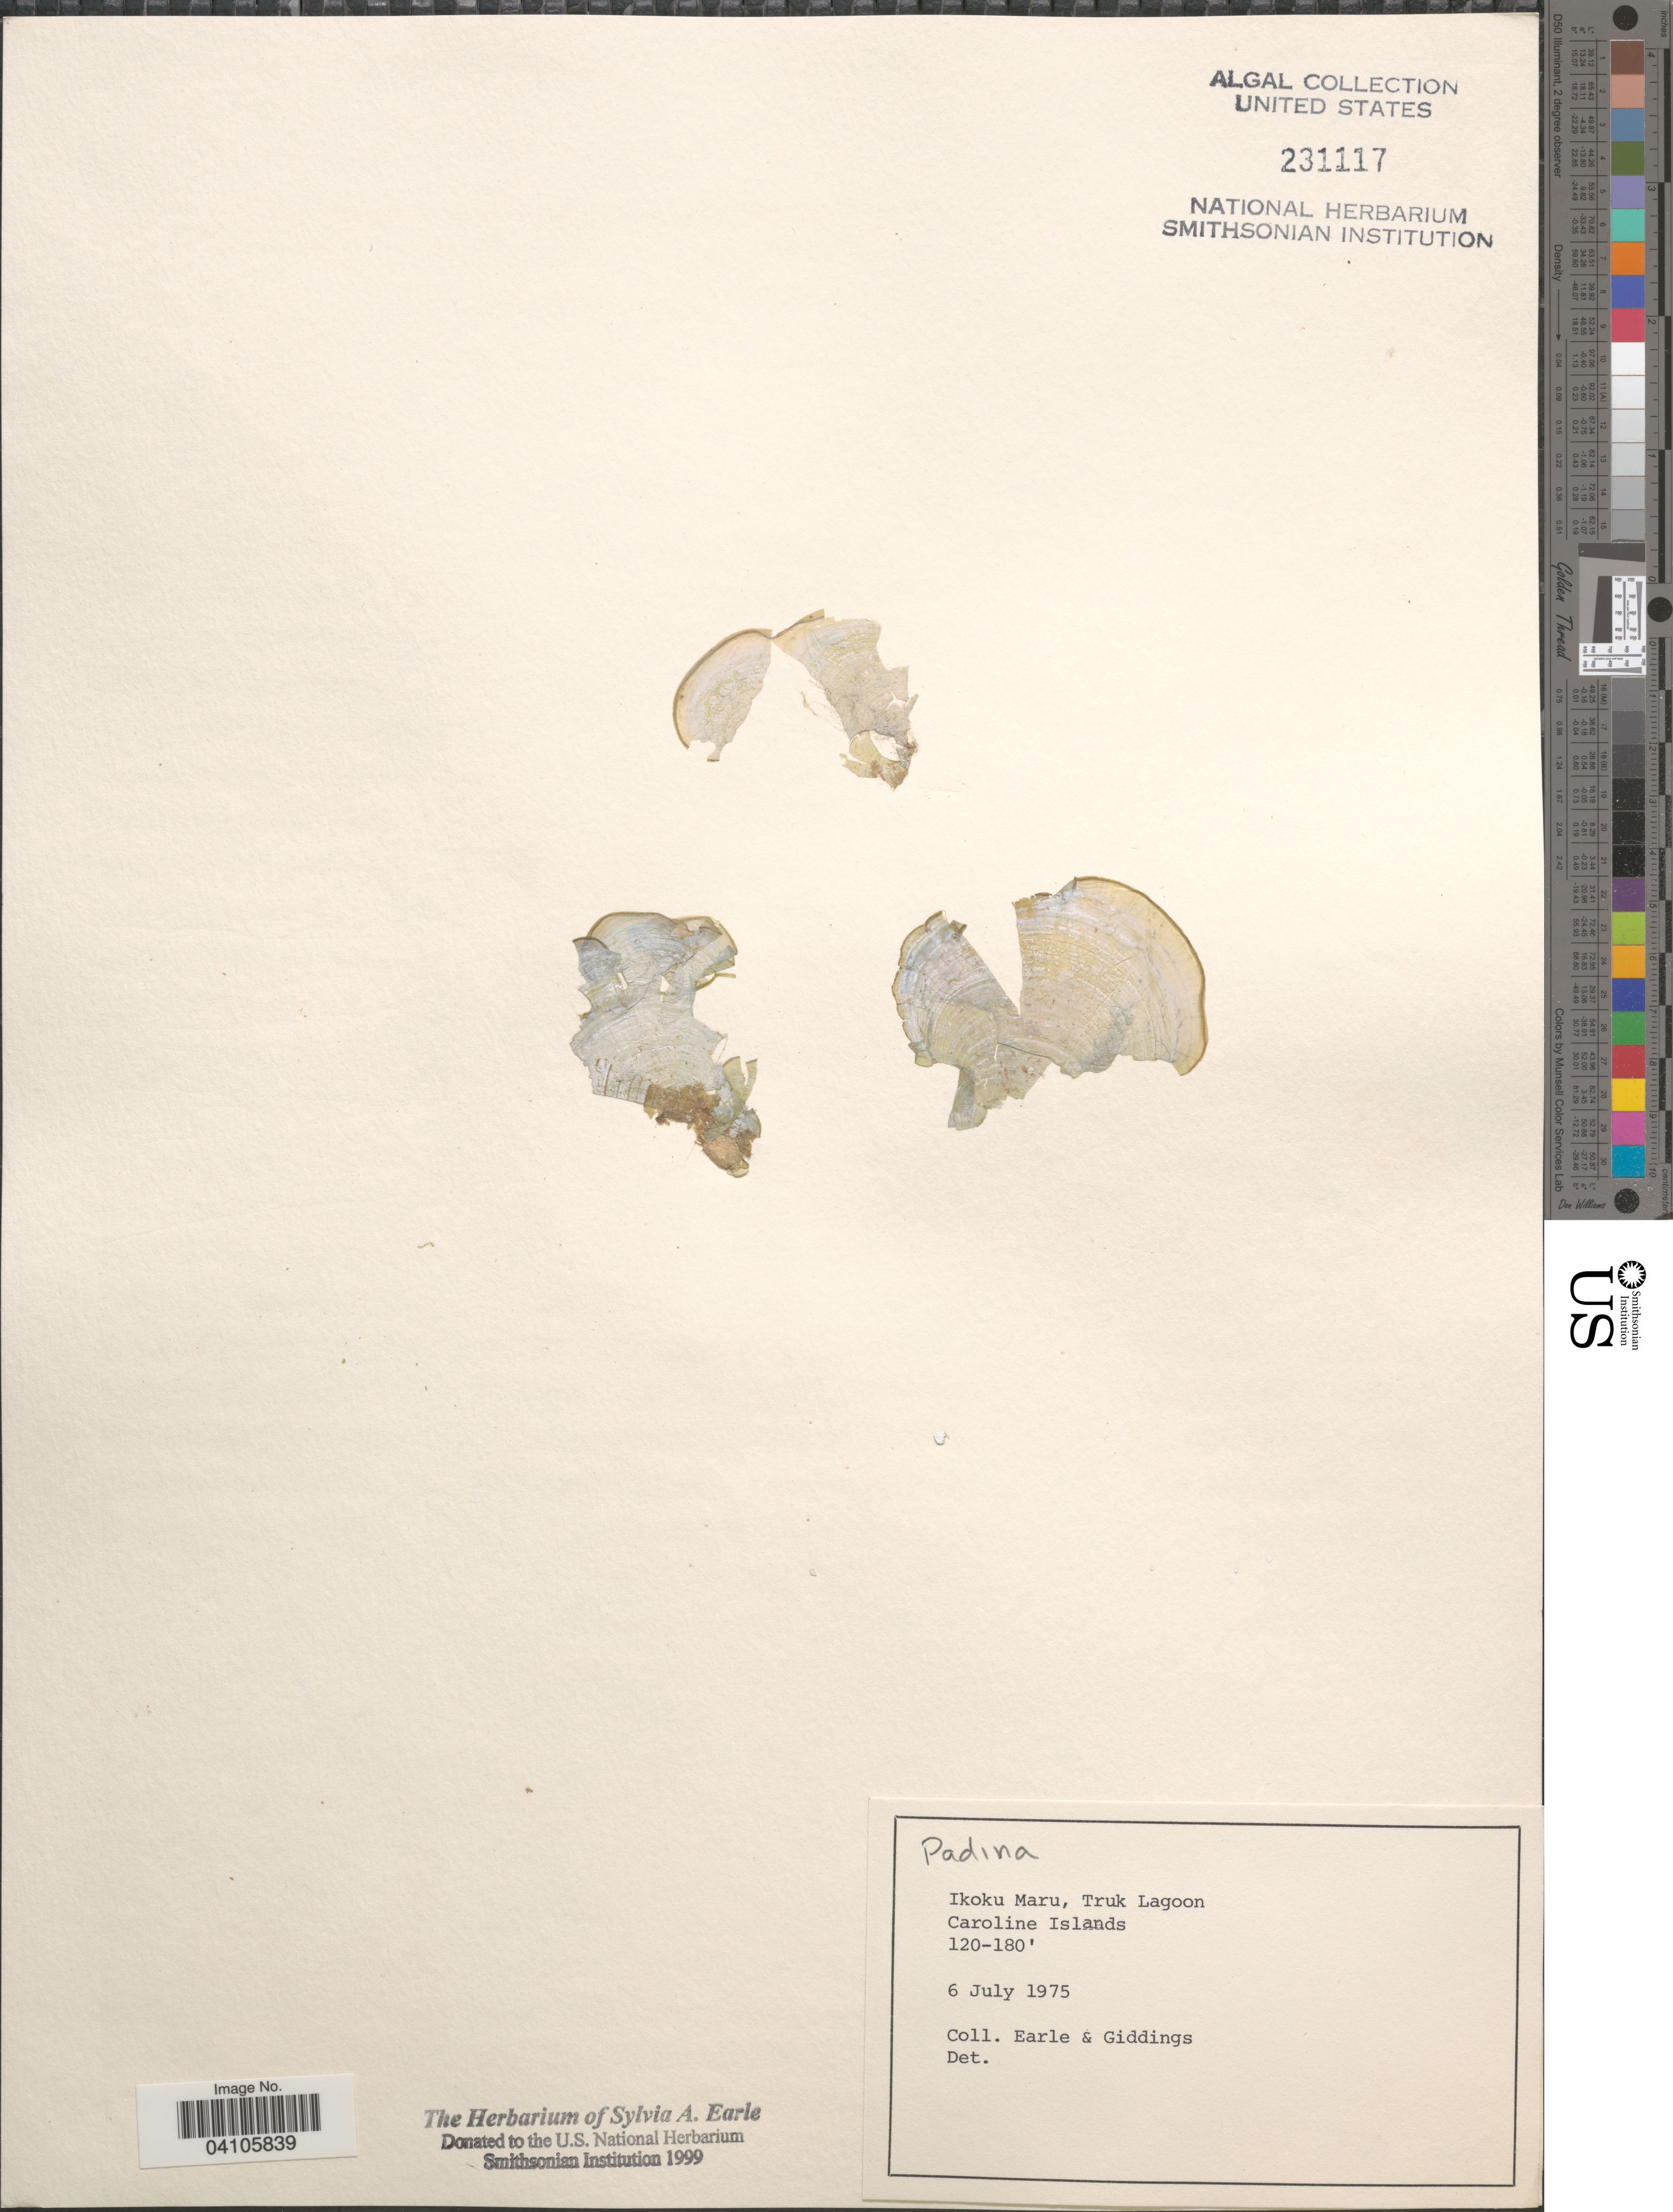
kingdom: Chromista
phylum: Ochrophyta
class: Phaeophyceae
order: Dictyotales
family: Dictyotaceae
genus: Padina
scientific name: Padina sp.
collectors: -. Earle & Giddings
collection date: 1975-07-06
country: Micronesia, Federated States of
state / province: Truk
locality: Ikoku Maru, Truk Lagoon. Caroline Islands.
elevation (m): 37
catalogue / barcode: US 231117